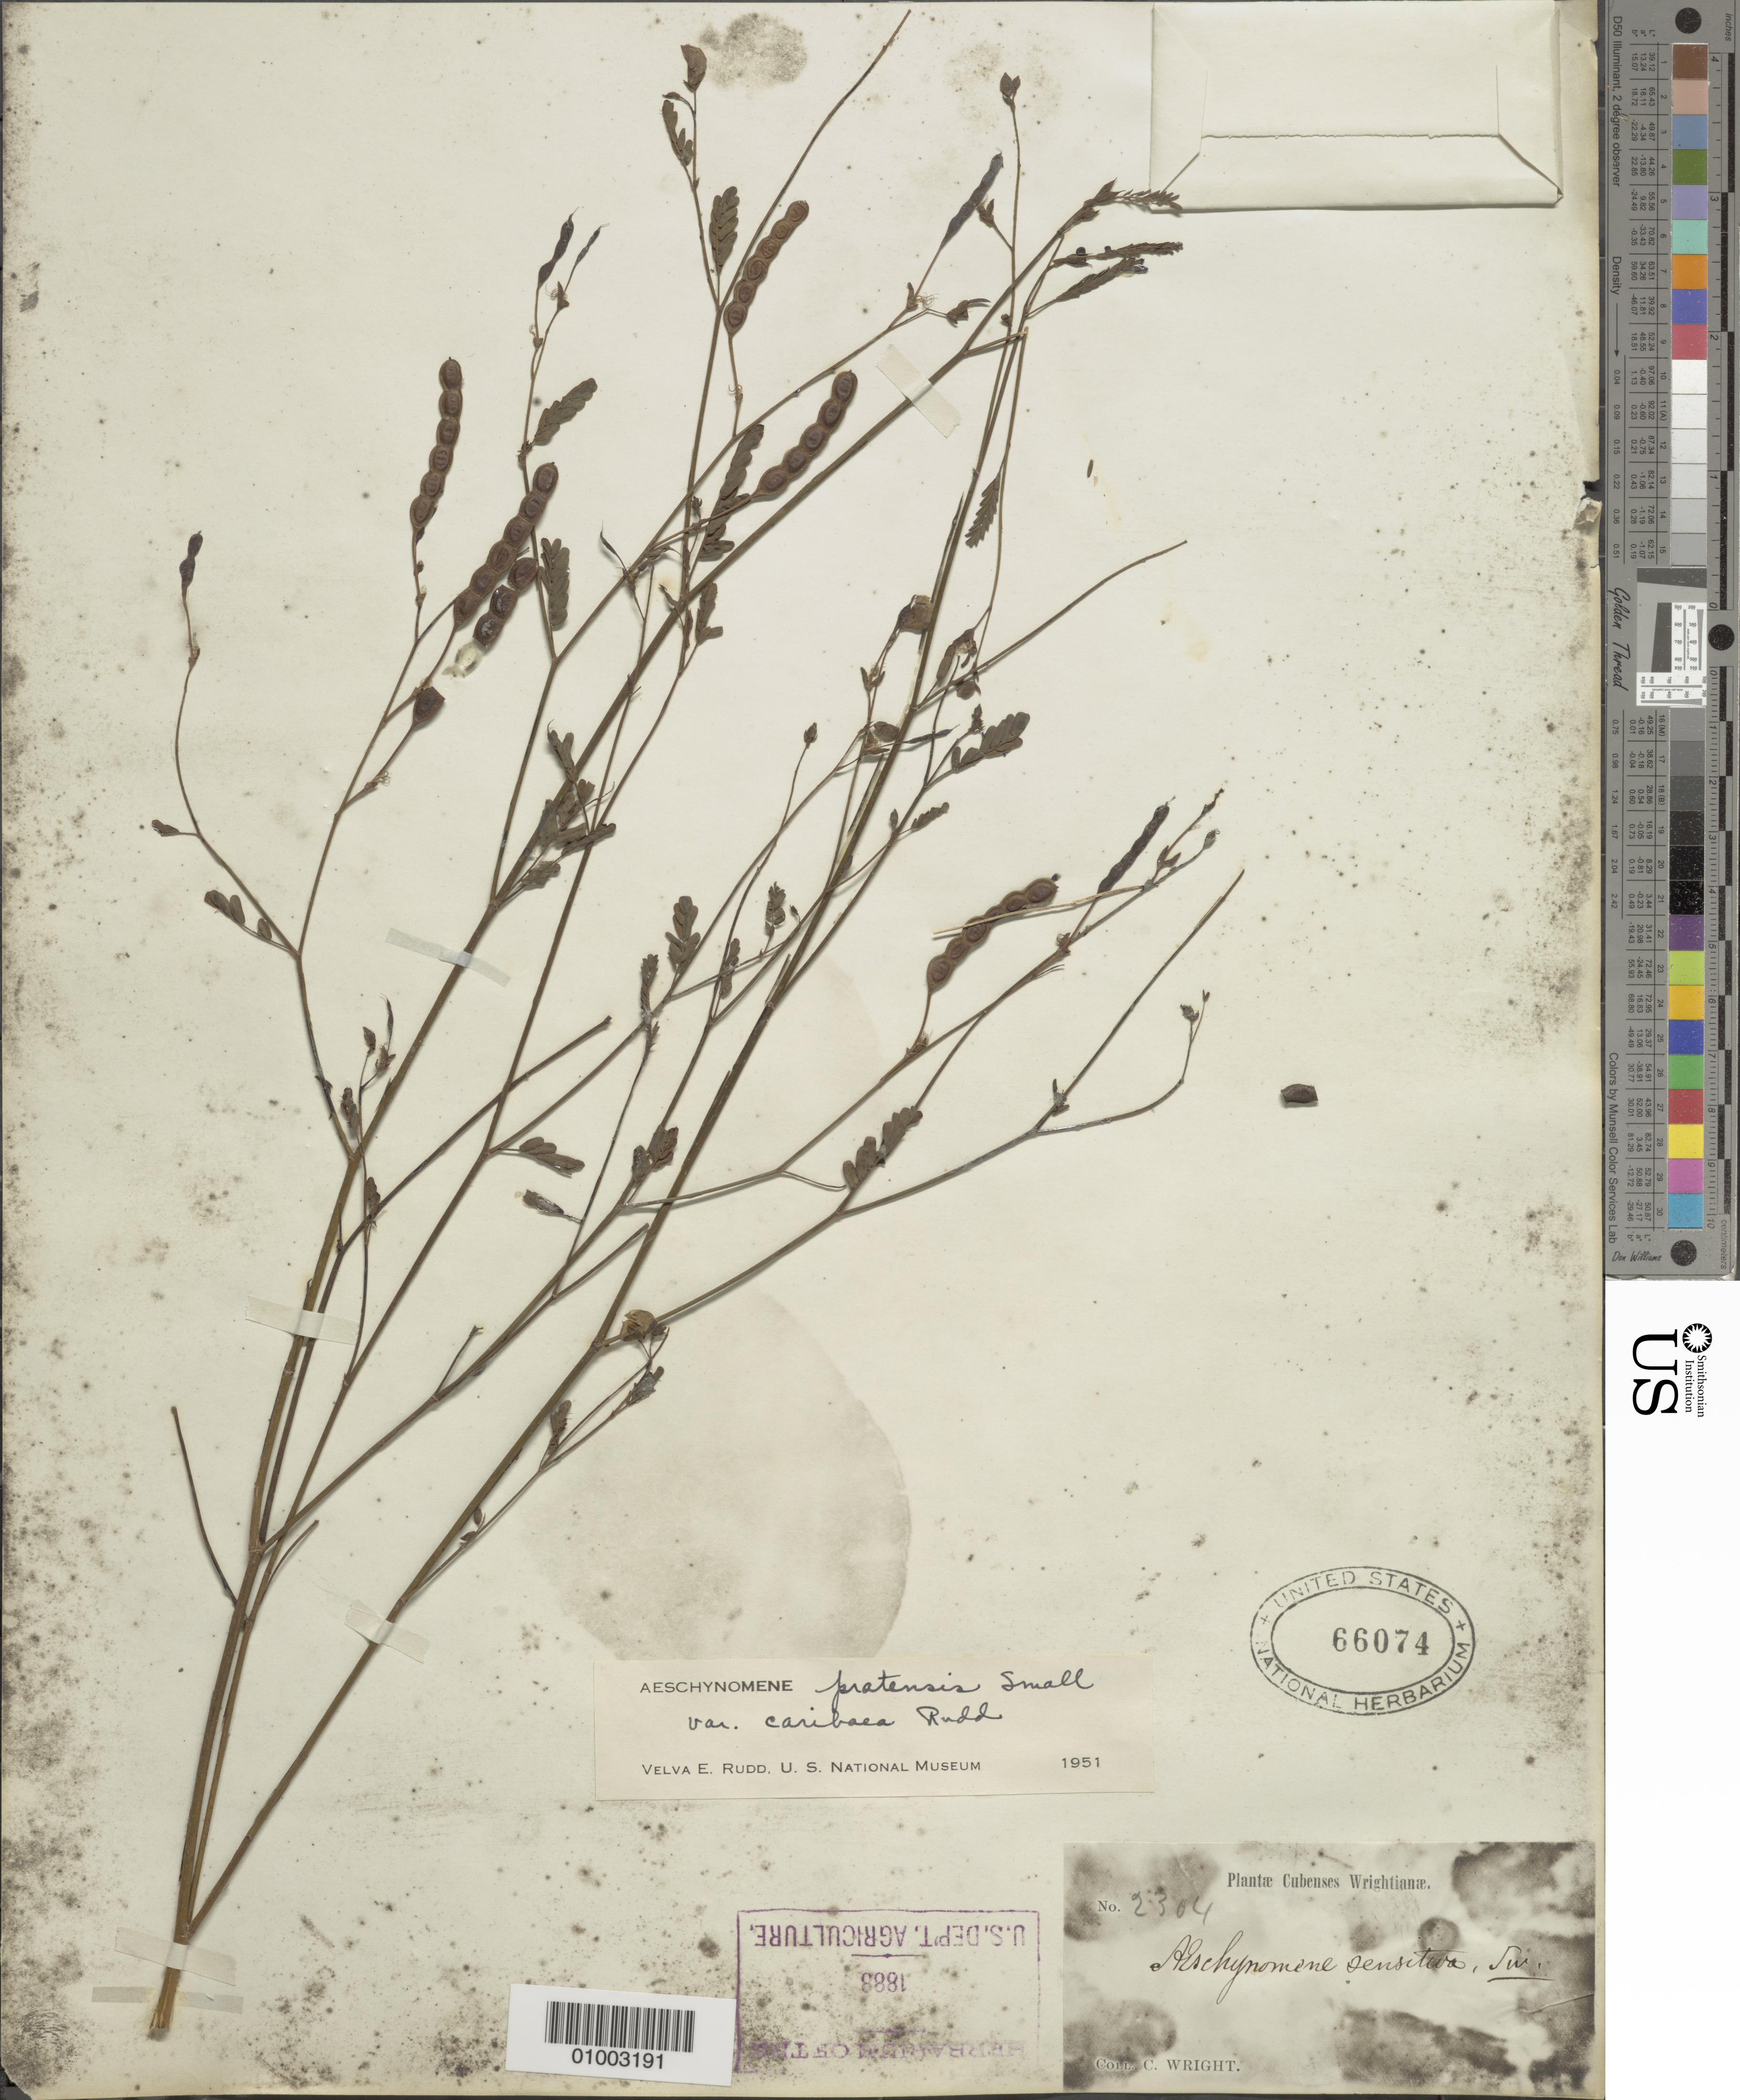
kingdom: Plantae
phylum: Tracheophyta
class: Magnoliopsida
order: Fabales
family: Fabaceae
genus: Aeschynomene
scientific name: Aeschynomene pratensis var. caribaea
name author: Rudd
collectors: C. Wright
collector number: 2304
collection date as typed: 1856 to -- --- 1867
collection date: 1856/1867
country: Cuba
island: Cuba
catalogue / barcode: US 66074